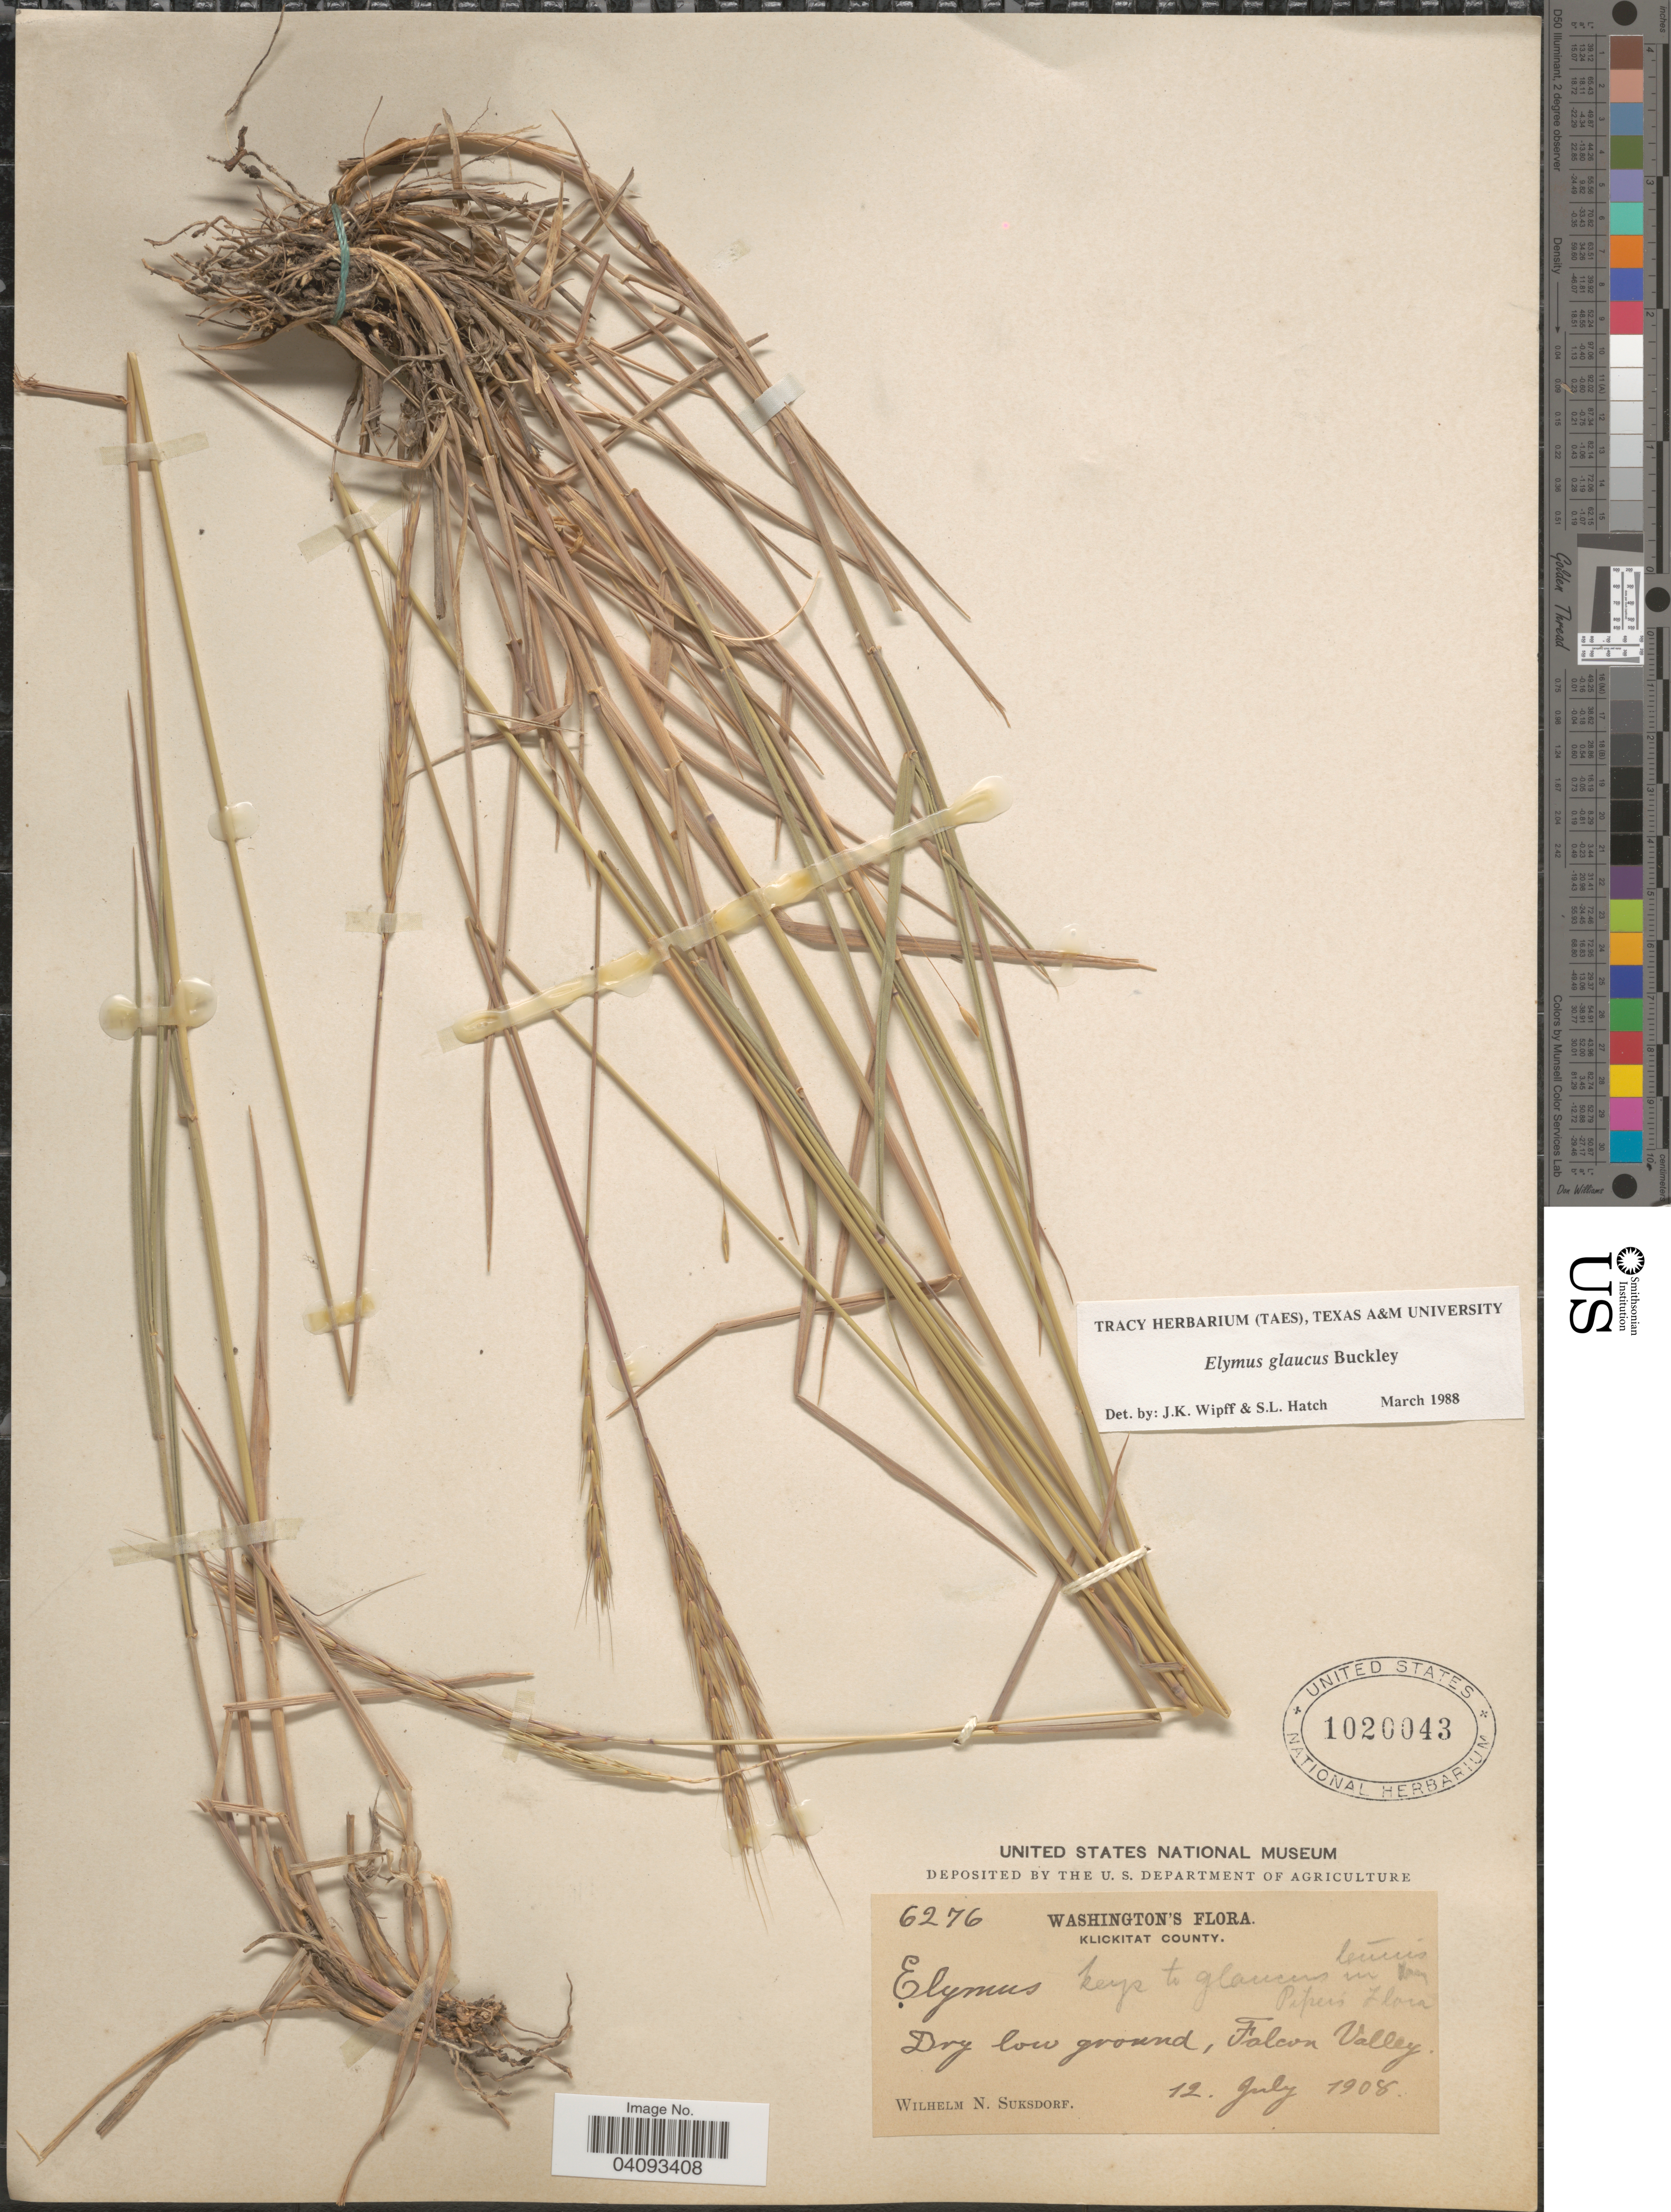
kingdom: Plantae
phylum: Tracheophyta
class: Liliopsida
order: Poales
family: Poaceae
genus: Elymus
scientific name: Elymus glaucus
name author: Buckley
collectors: W. N. Suksdorf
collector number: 6276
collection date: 1908-07-12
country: United States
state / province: Washington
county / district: Klickitat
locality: Klickitat County. Dry low ground, Falcon Valley.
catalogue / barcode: US 1020043